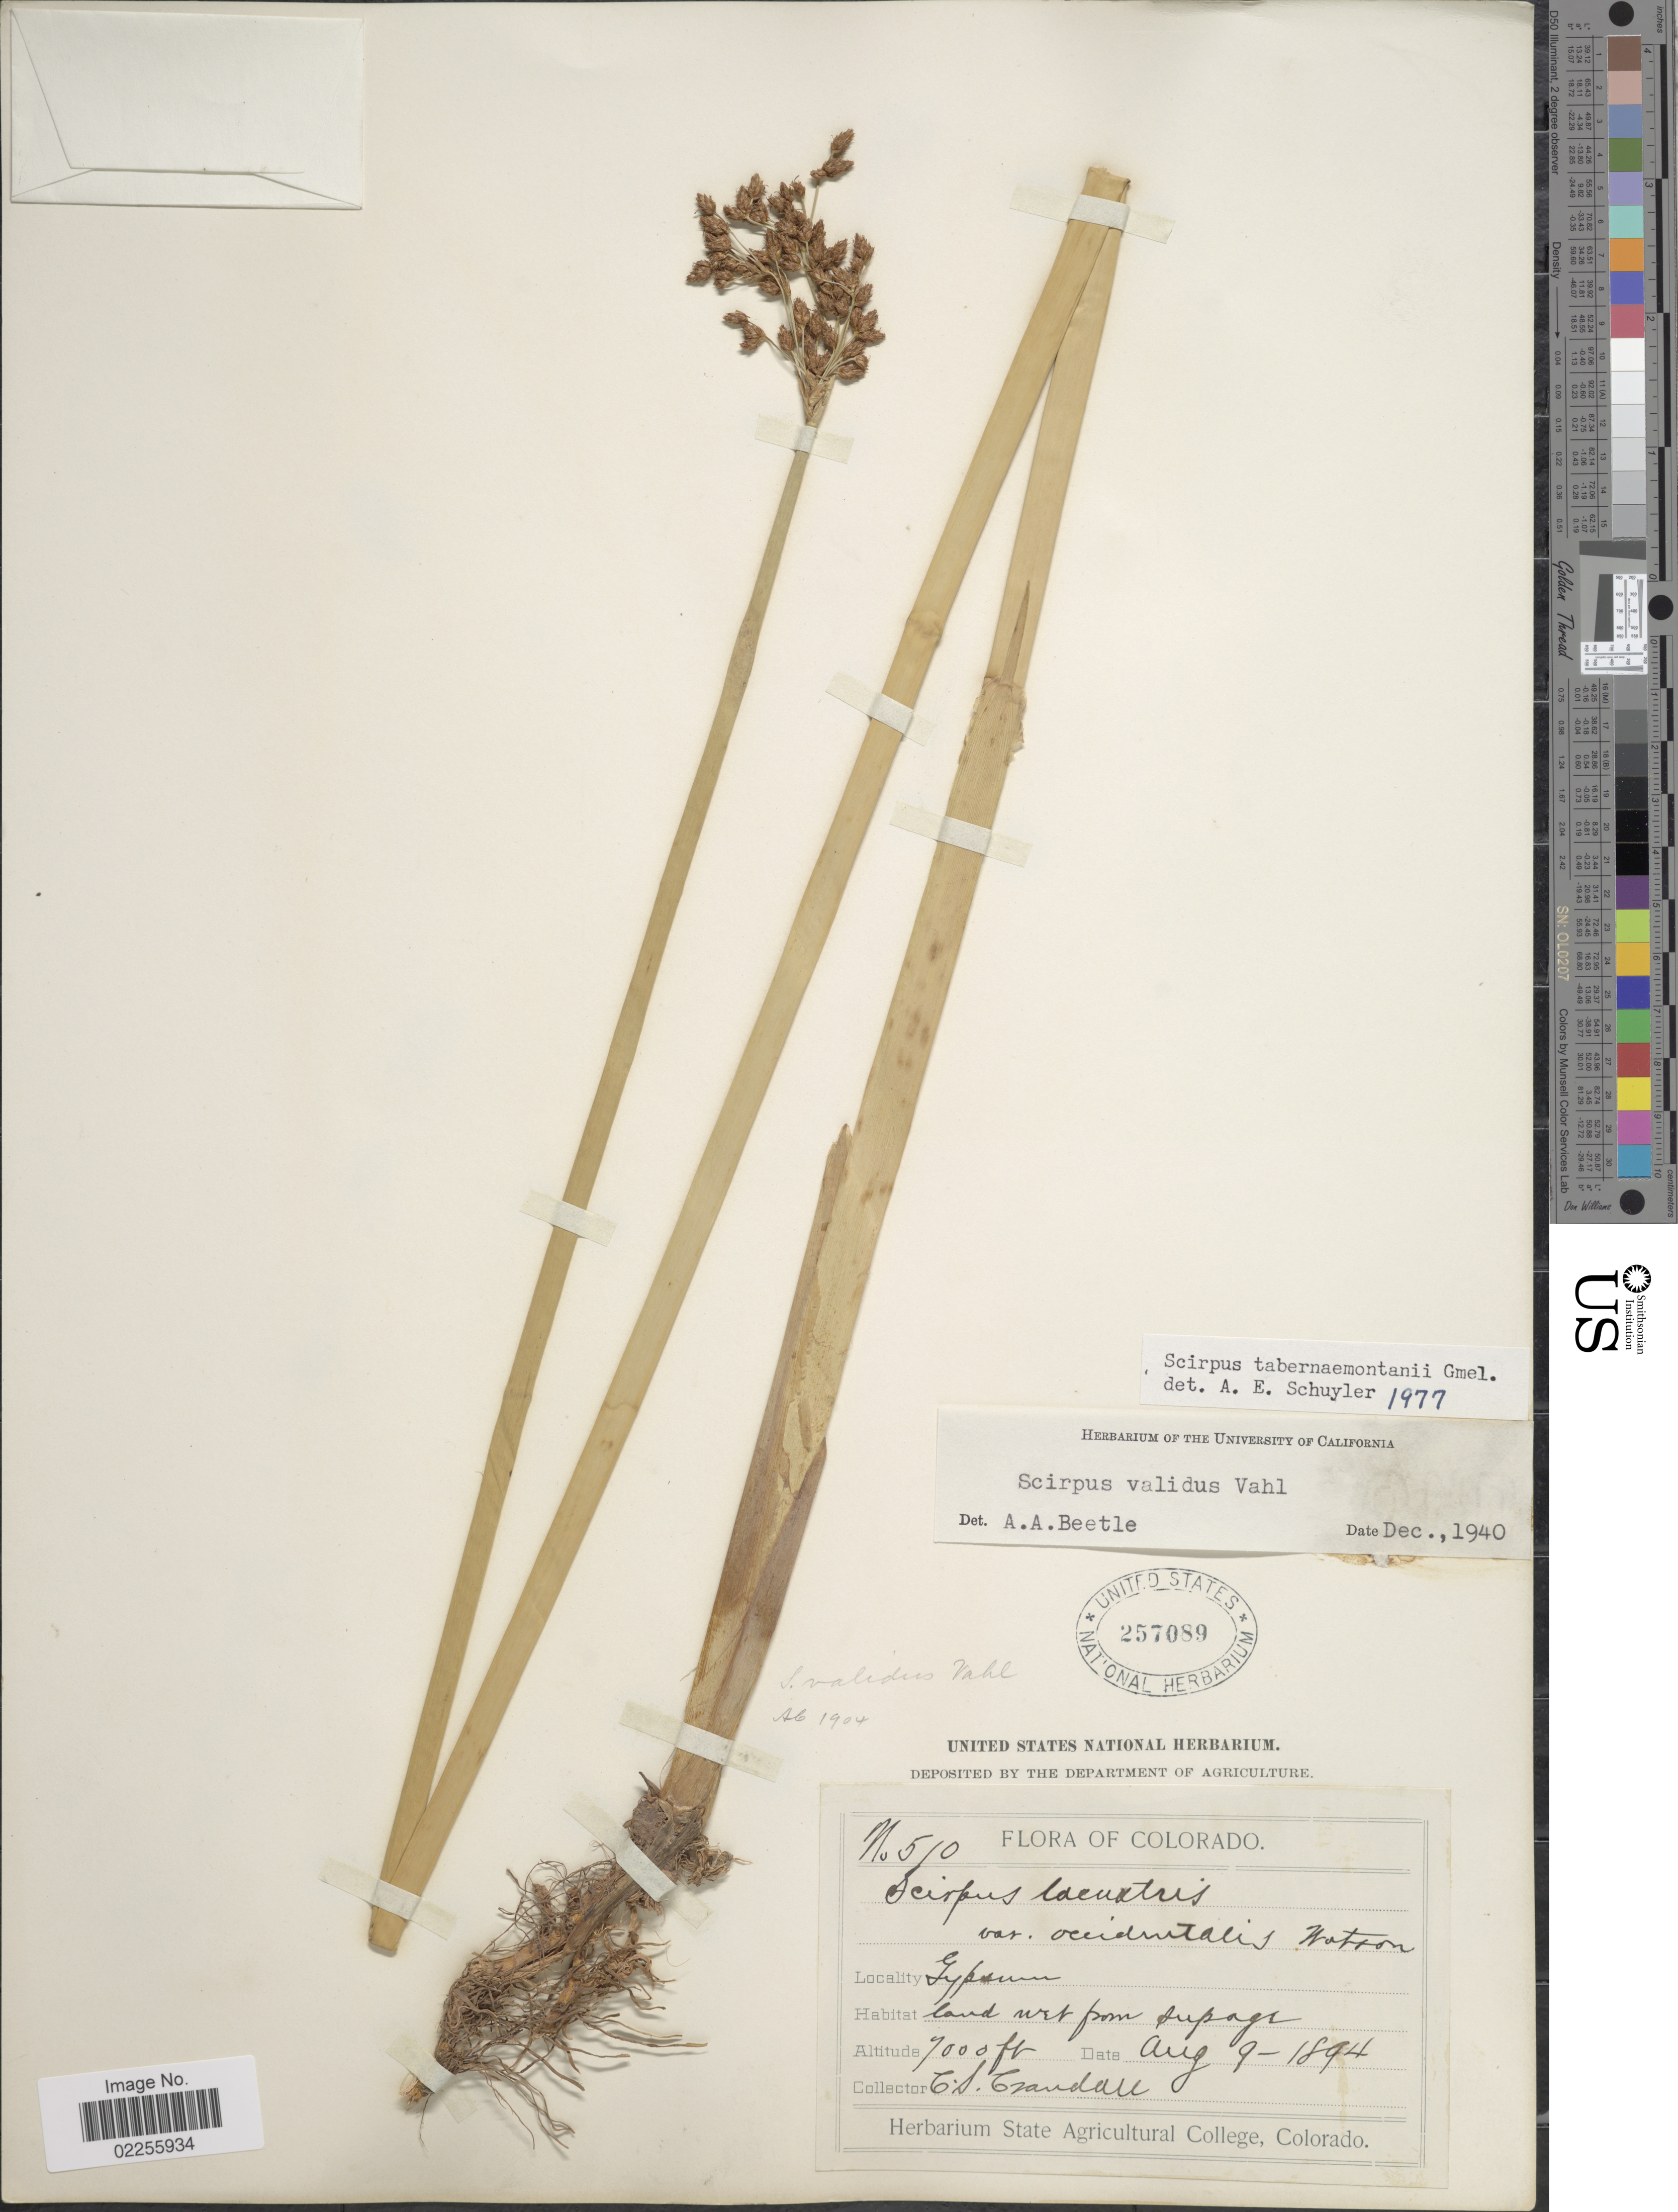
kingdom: Plantae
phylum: Tracheophyta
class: Liliopsida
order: Poales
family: Cyperaceae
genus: Schoenoplectus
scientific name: Schoenoplectus tabernaemontani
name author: (C.C. Gmel.) Palla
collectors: C. Crandall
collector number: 510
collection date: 1894-08-09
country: United States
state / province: Colorado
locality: Gypsum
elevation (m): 2134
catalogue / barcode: US 257089